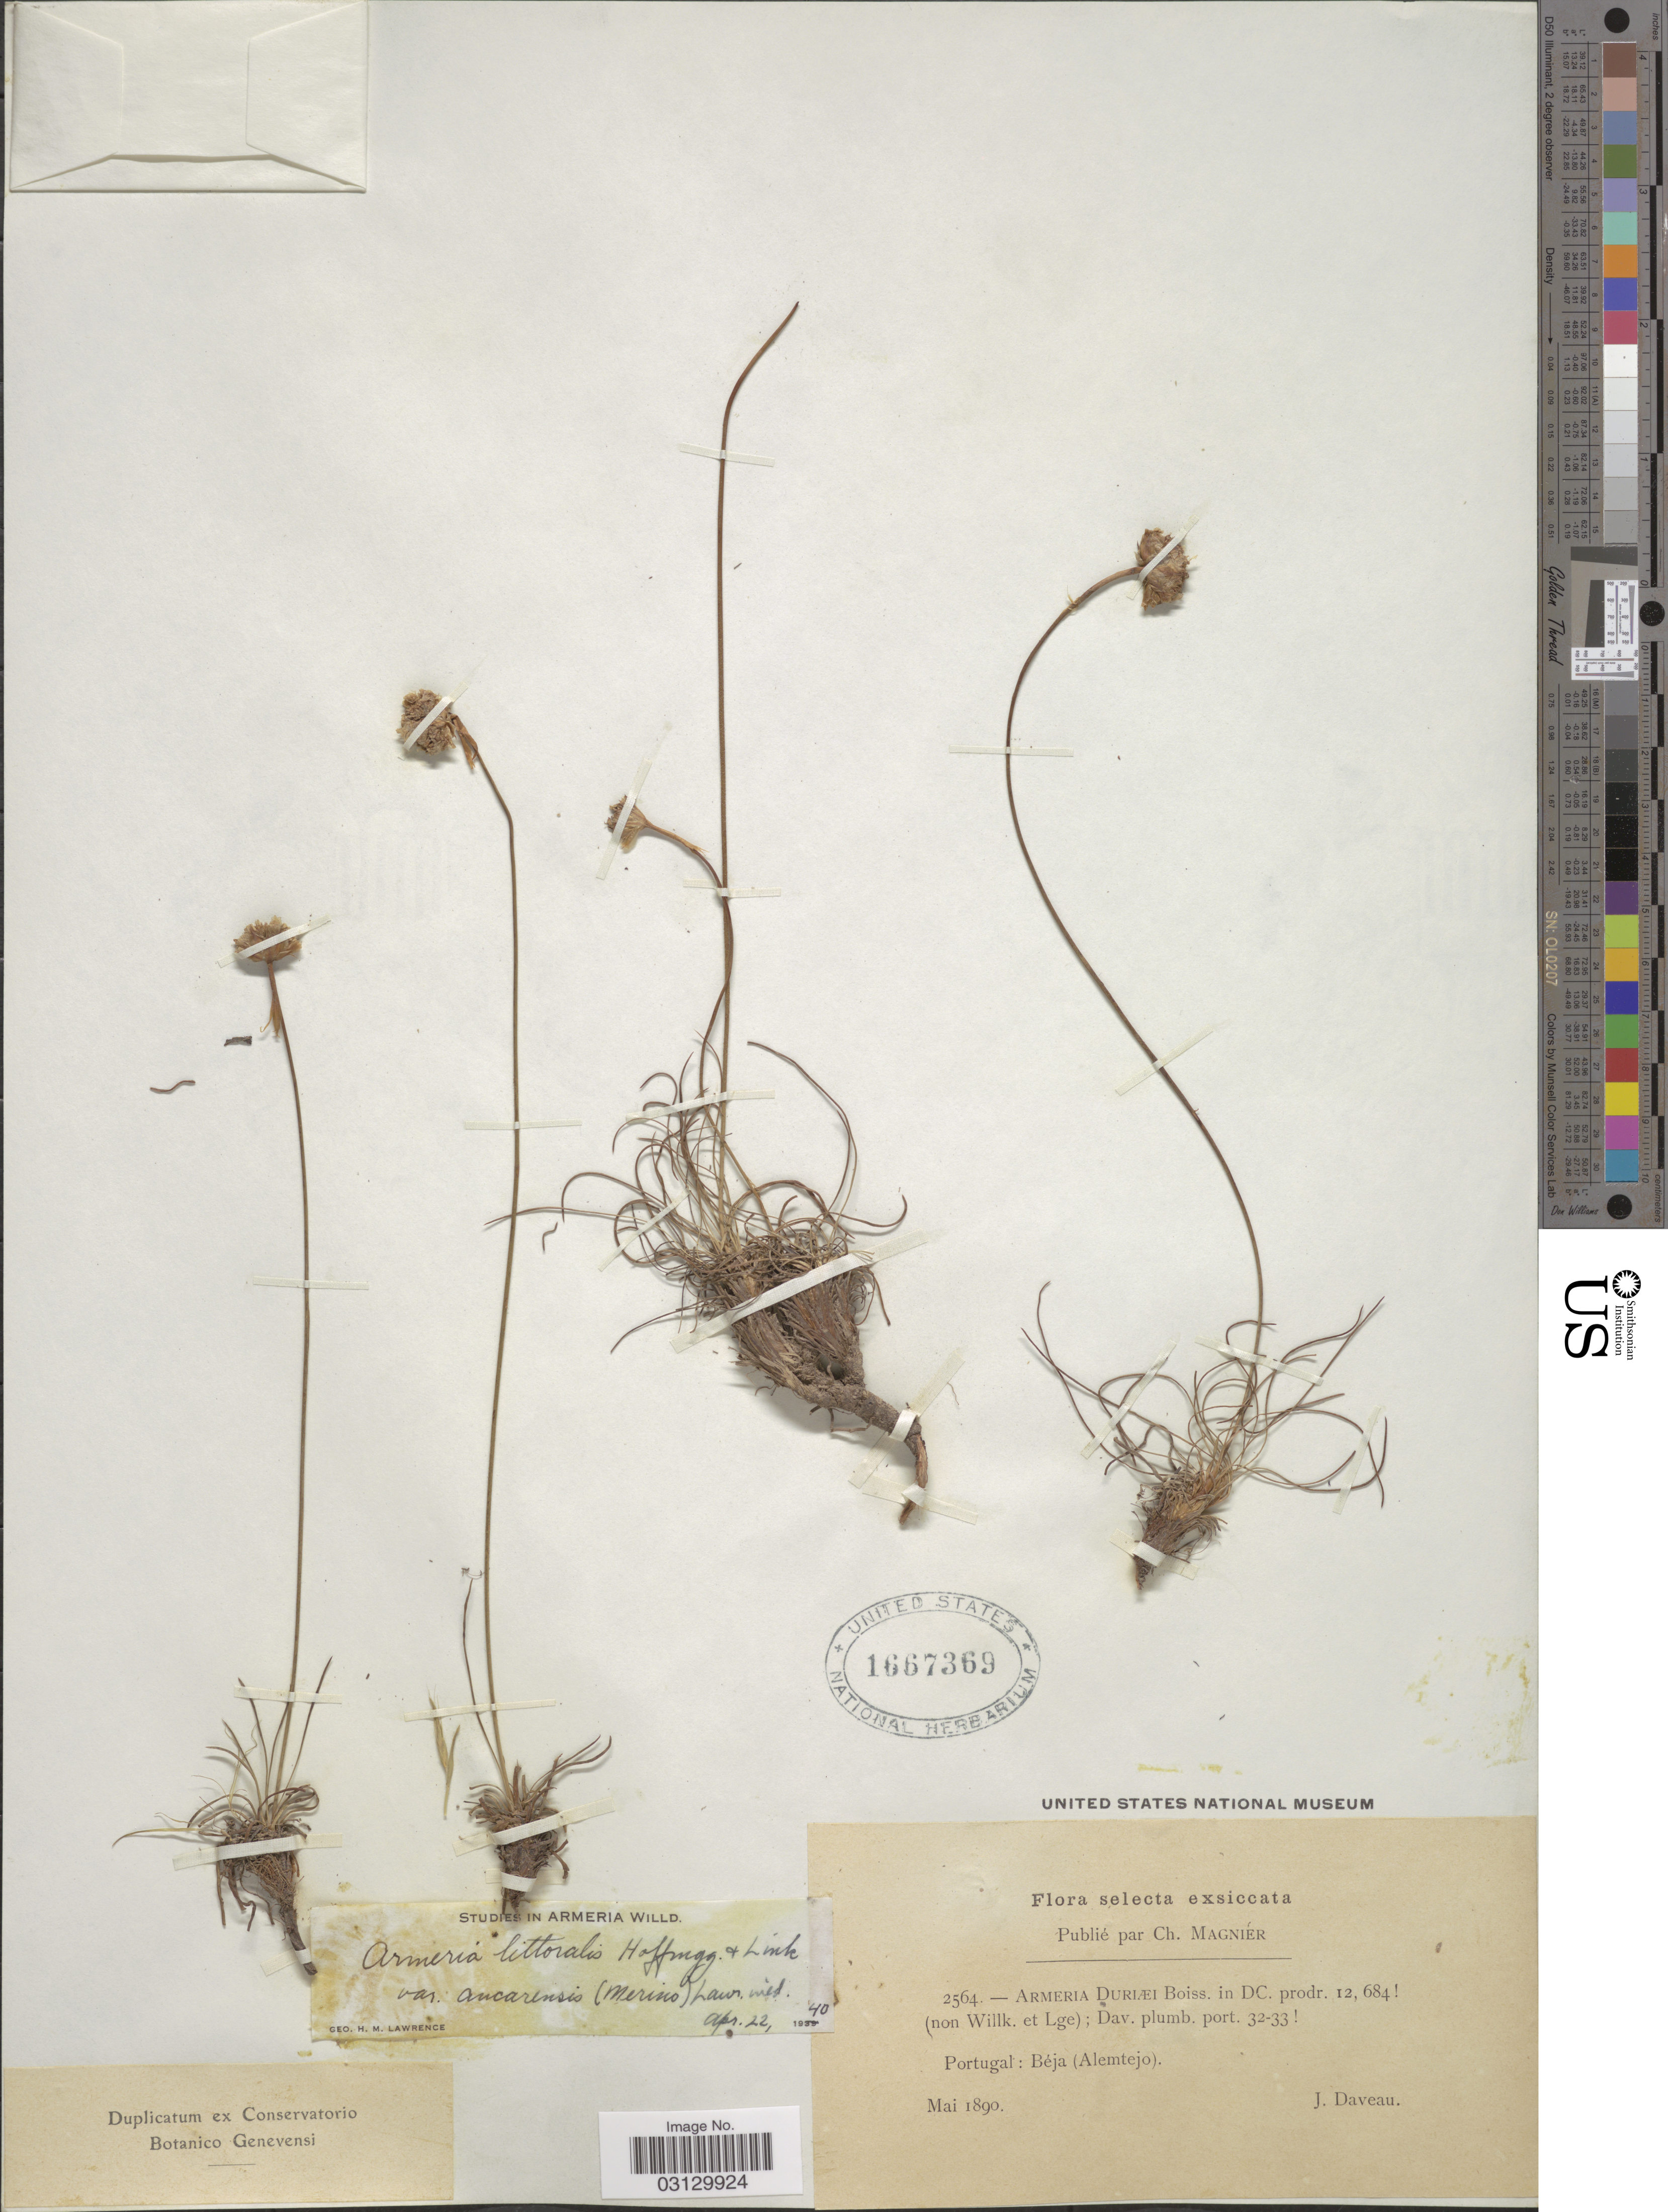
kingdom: Plantae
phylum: Tracheophyta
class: Magnoliopsida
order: Caryophyllales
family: Plumbaginaceae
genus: Armeria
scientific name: Armeria duriaei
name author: Boiss.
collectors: J. Daveau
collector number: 2564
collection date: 1890-05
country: Portugal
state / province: Beja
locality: Béja (Alemtejo).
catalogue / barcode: US 1667369